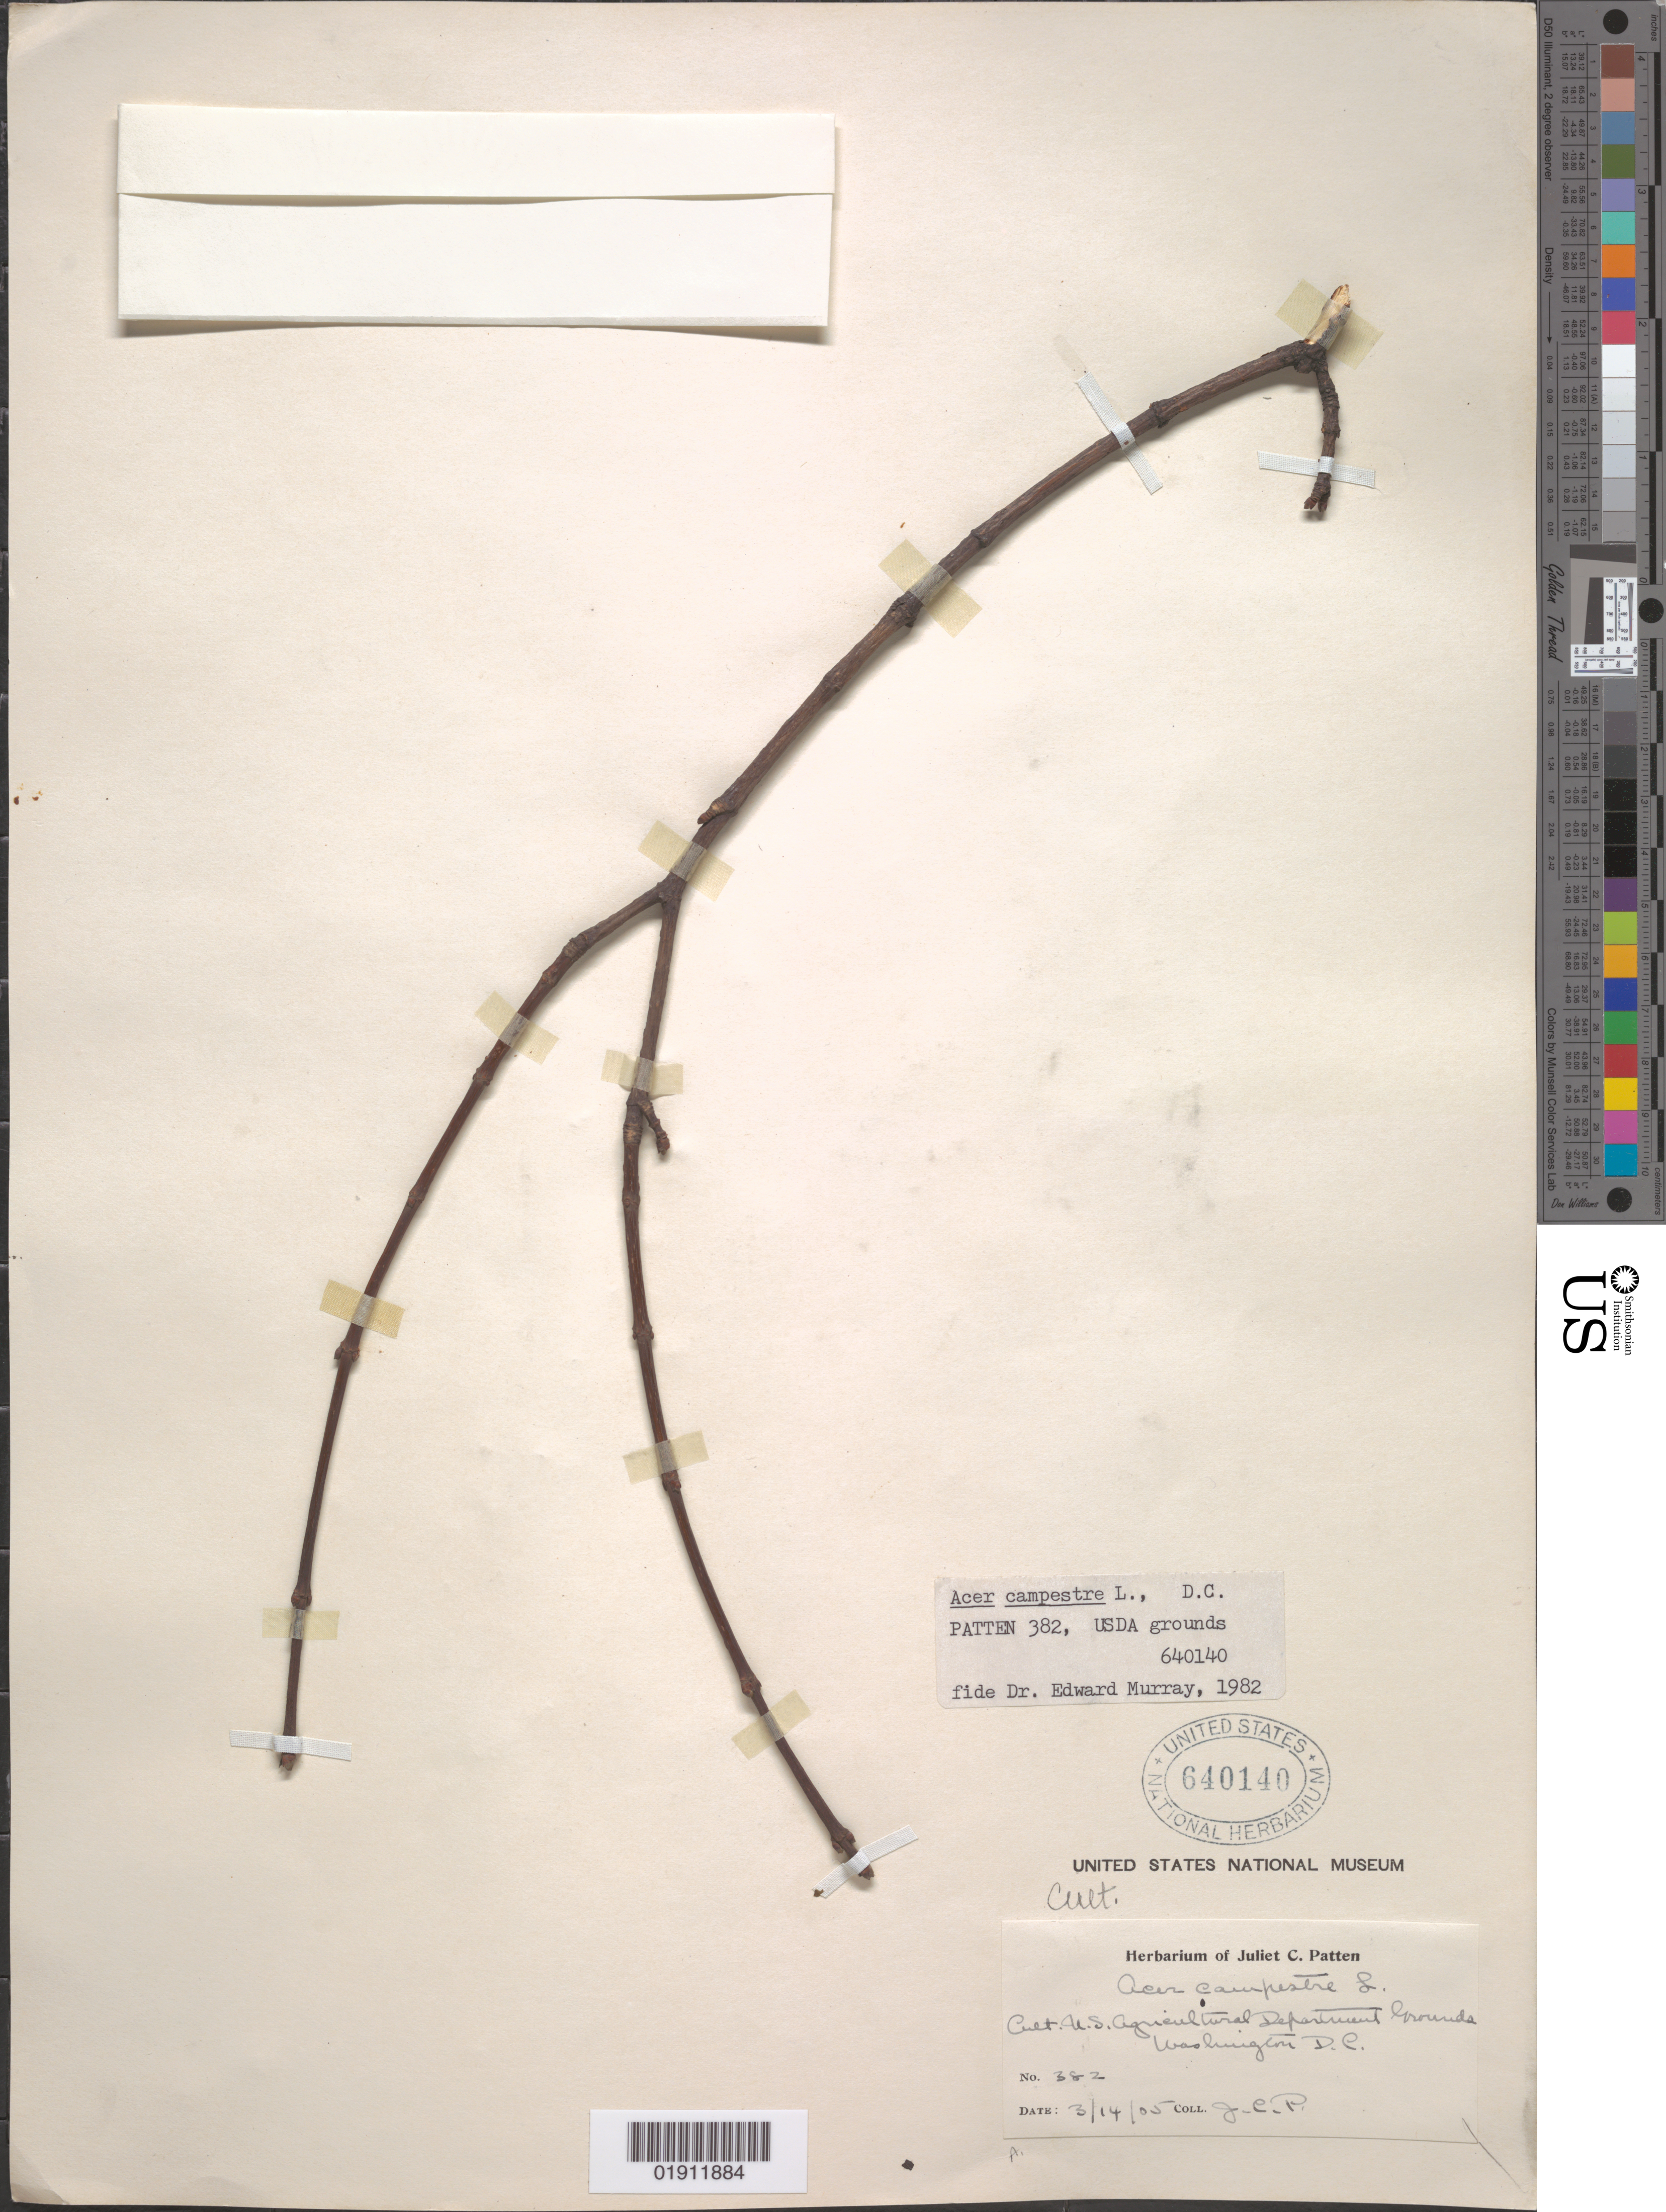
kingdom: Plantae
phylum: Tracheophyta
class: Magnoliopsida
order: Sapindales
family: Sapindaceae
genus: Acer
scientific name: Acer campestre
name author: L.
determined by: Murray, Edward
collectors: J. Patten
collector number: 382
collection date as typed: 3/14/05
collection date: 1905-03-14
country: United States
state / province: District of Columbia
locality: USDA Agricultural Grounds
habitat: Cultivated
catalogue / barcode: US 640140